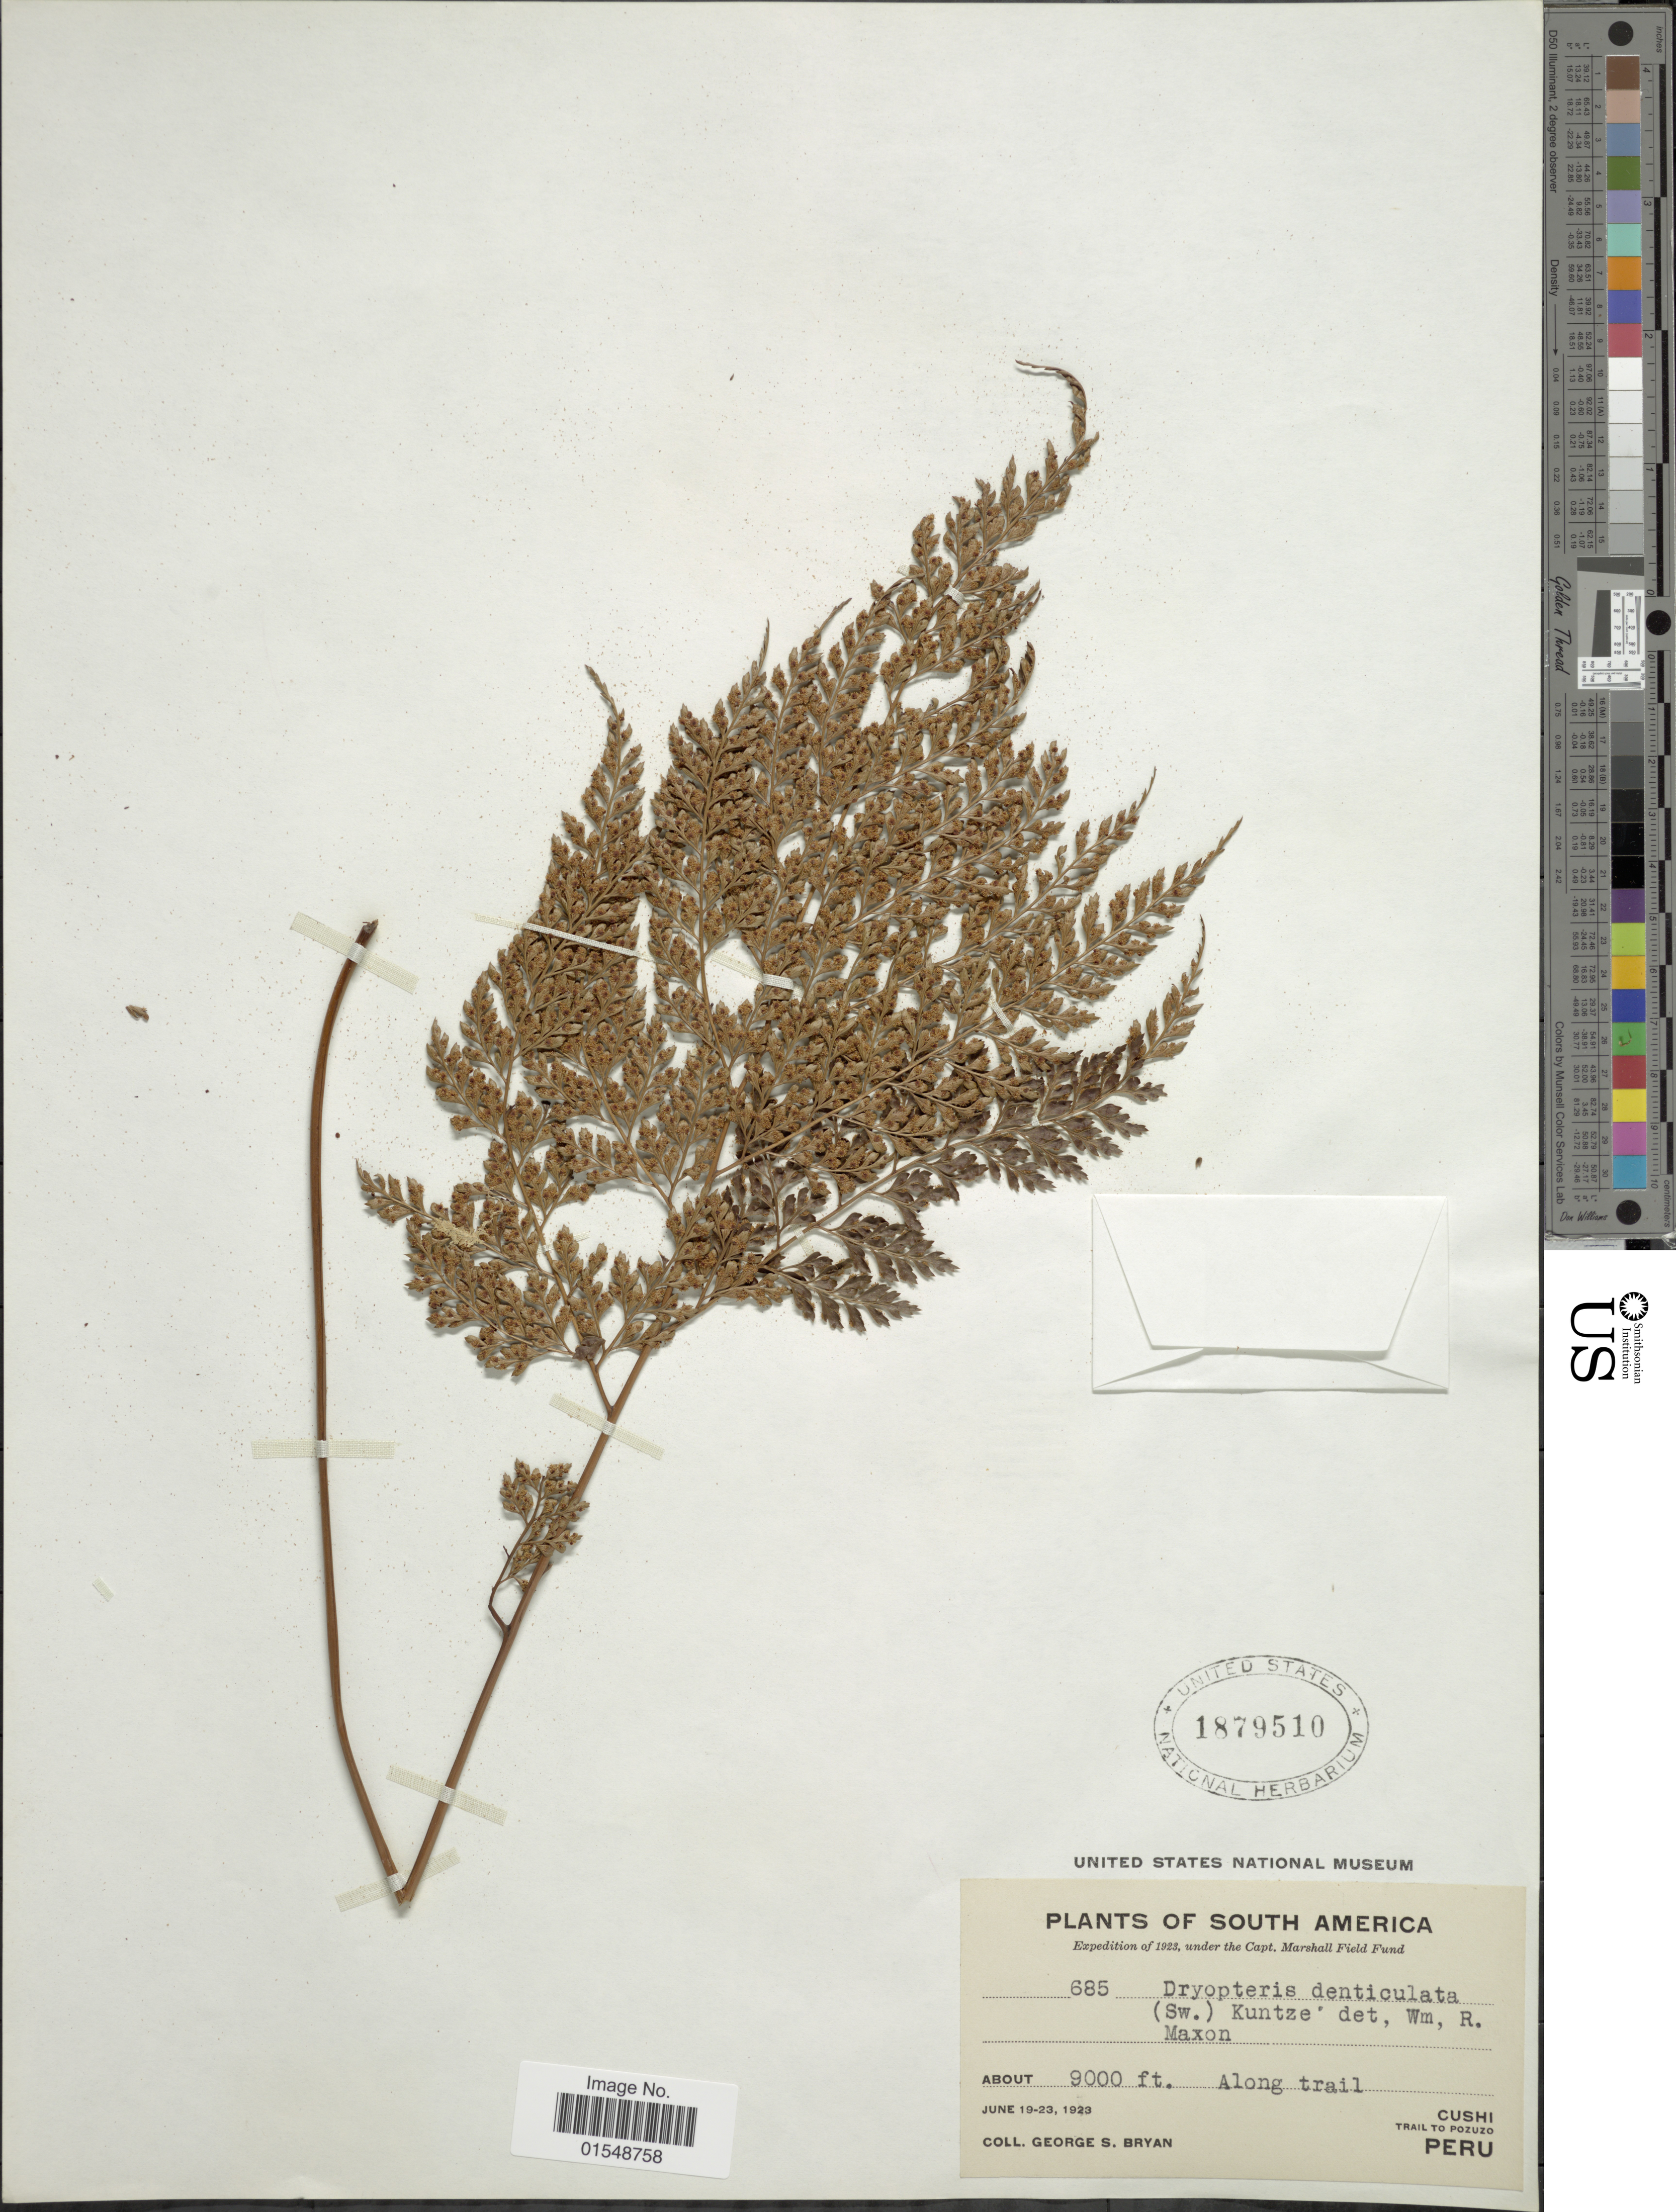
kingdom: Plantae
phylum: Tracheophyta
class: Polypodiopsida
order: Polypodiales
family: Dryopteridaceae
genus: Arachniodes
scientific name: Arachniodes denticulata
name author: (Sw.) Ching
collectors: G. S. Bryan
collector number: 685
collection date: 1923-06-19/1923-06-23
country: Peru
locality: South America, along trail, Cushi, trail to Pozuzo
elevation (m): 2743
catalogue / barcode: US 1879510